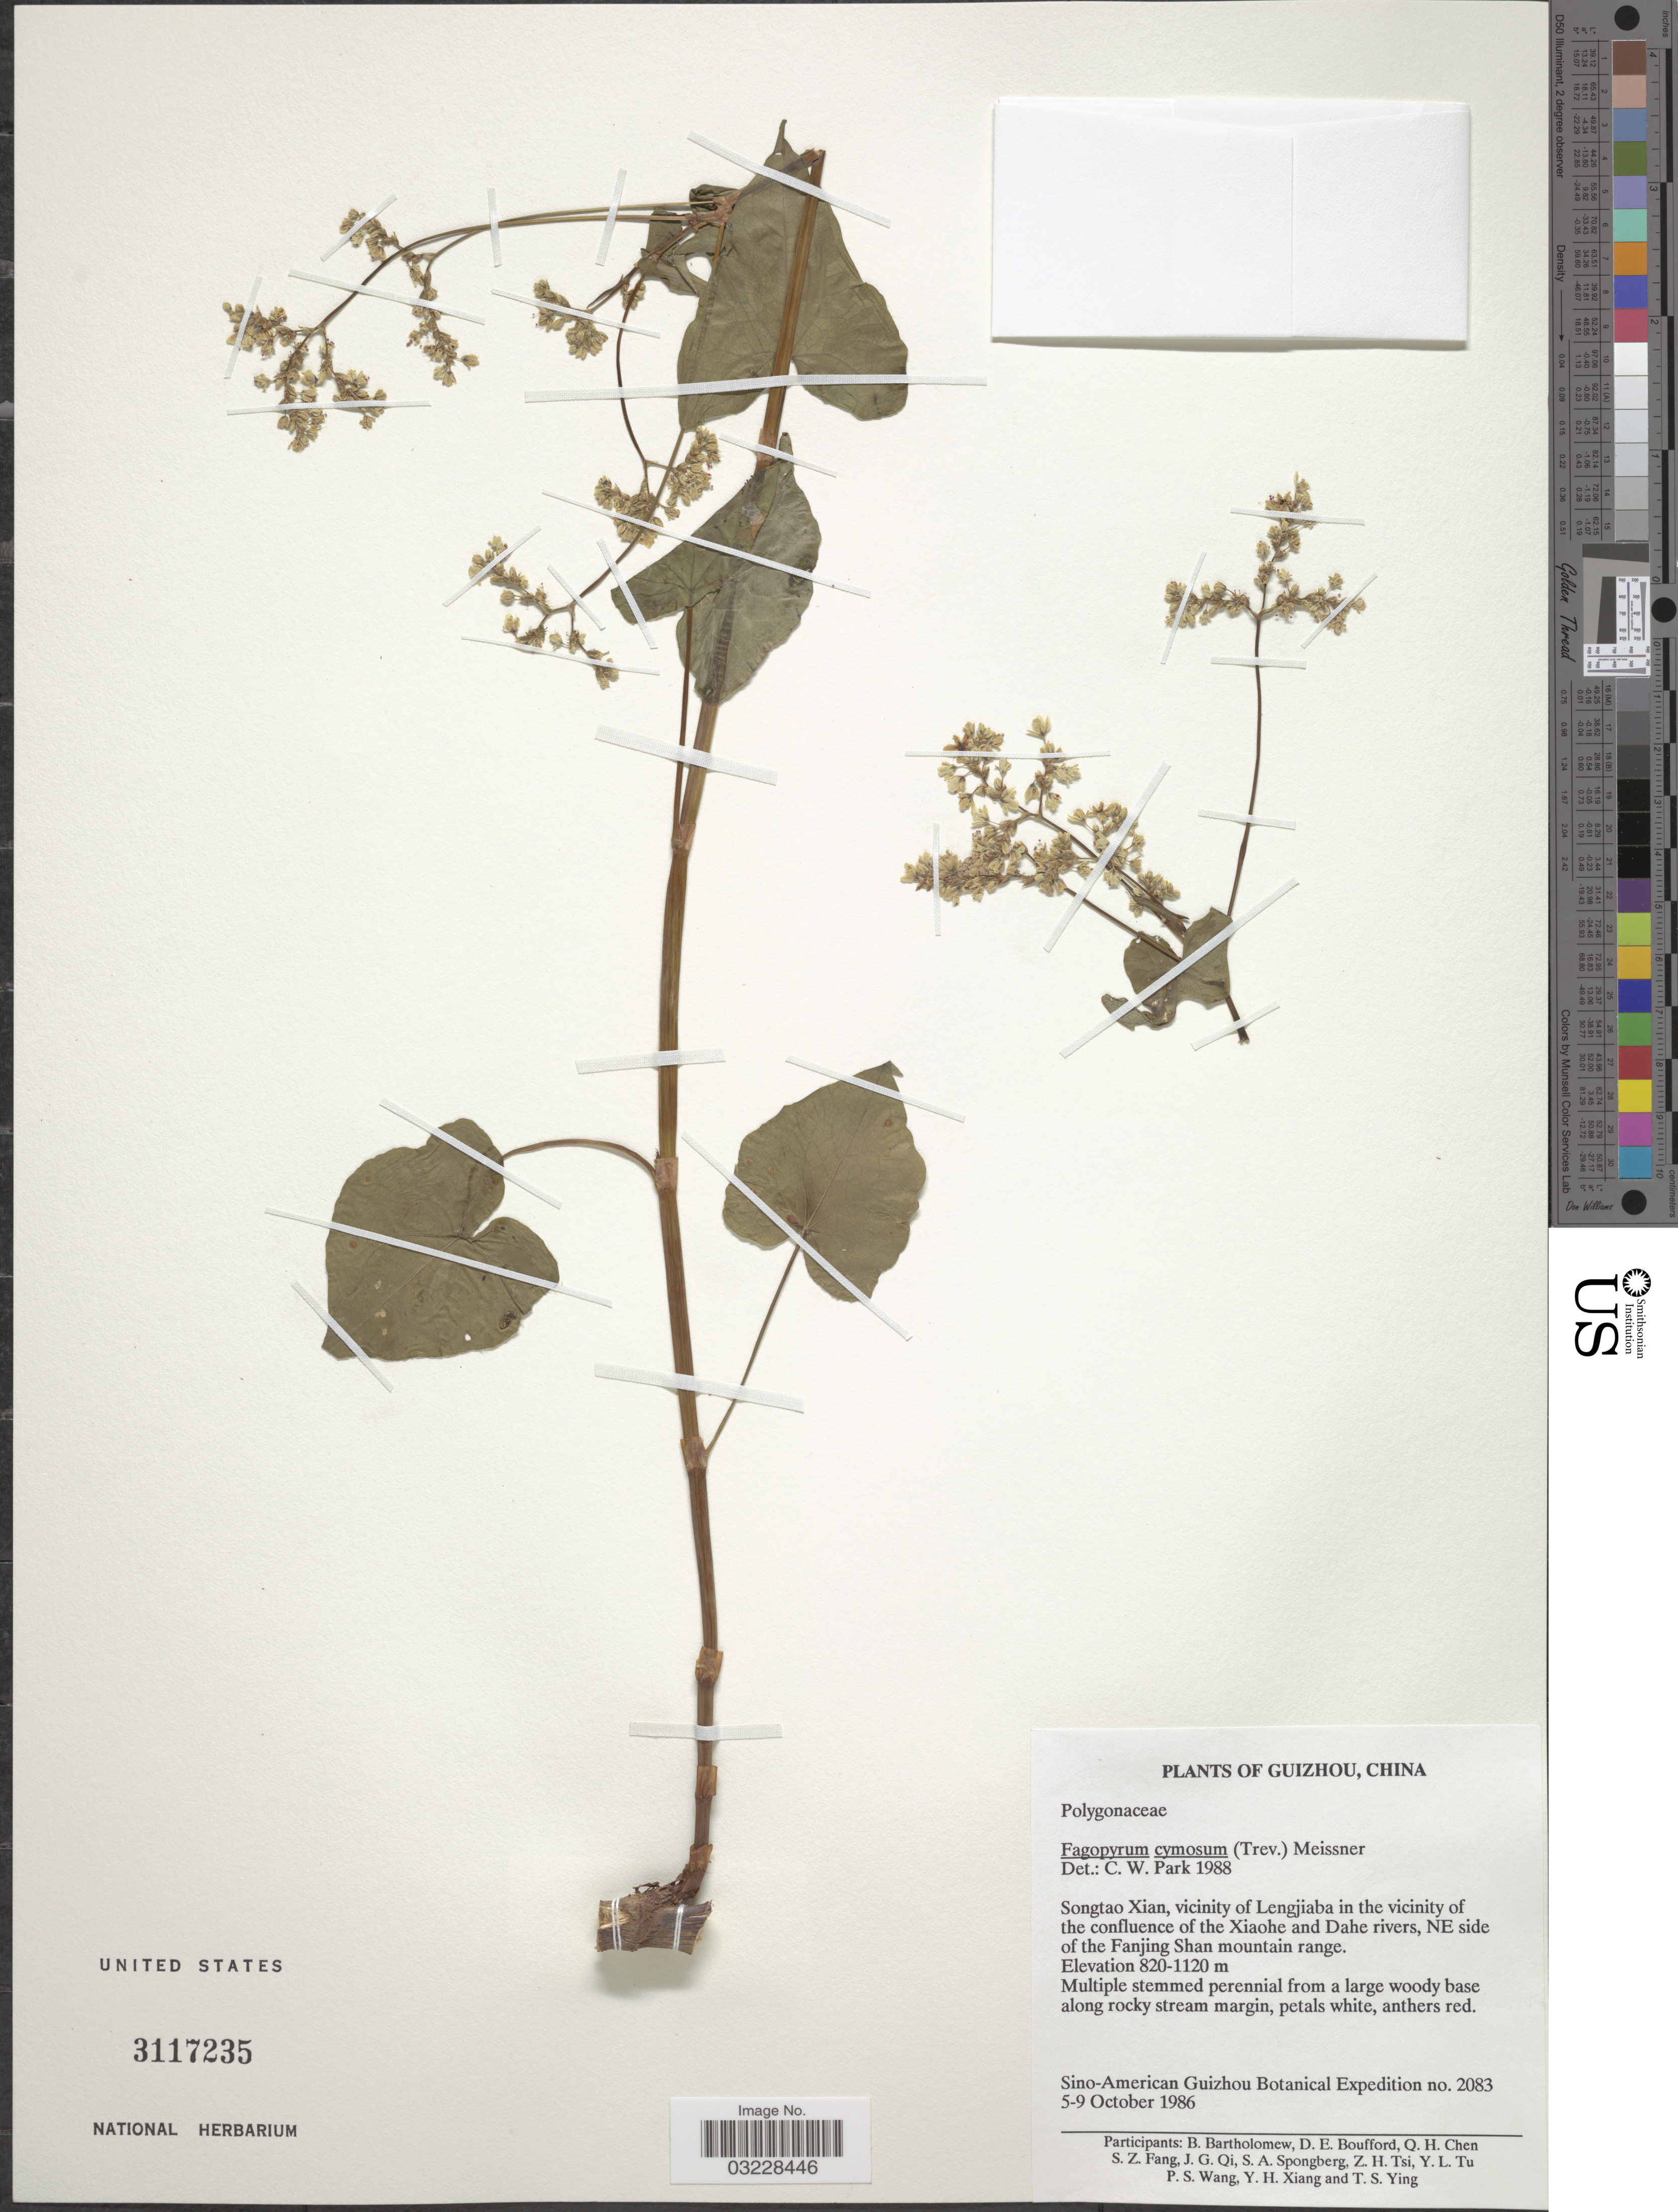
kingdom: Plantae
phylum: Tracheophyta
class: Magnoliopsida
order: Caryophyllales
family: Polygonaceae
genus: Fagopyrum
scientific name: Fagopyrum cymosum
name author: (Trevir.) Meisn.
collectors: Sino-Amer. Guizhou Bot. Exped.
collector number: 2083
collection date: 1986-10-05/1986-10-09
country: China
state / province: Guizhou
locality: Songtao Xian, vicinity of Lengjiaba in the vicinity of the confluence of the Xiaohe and Dahe rivers, NE side of the Fanjing Shan mountain range.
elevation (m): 820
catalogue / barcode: US 3117235